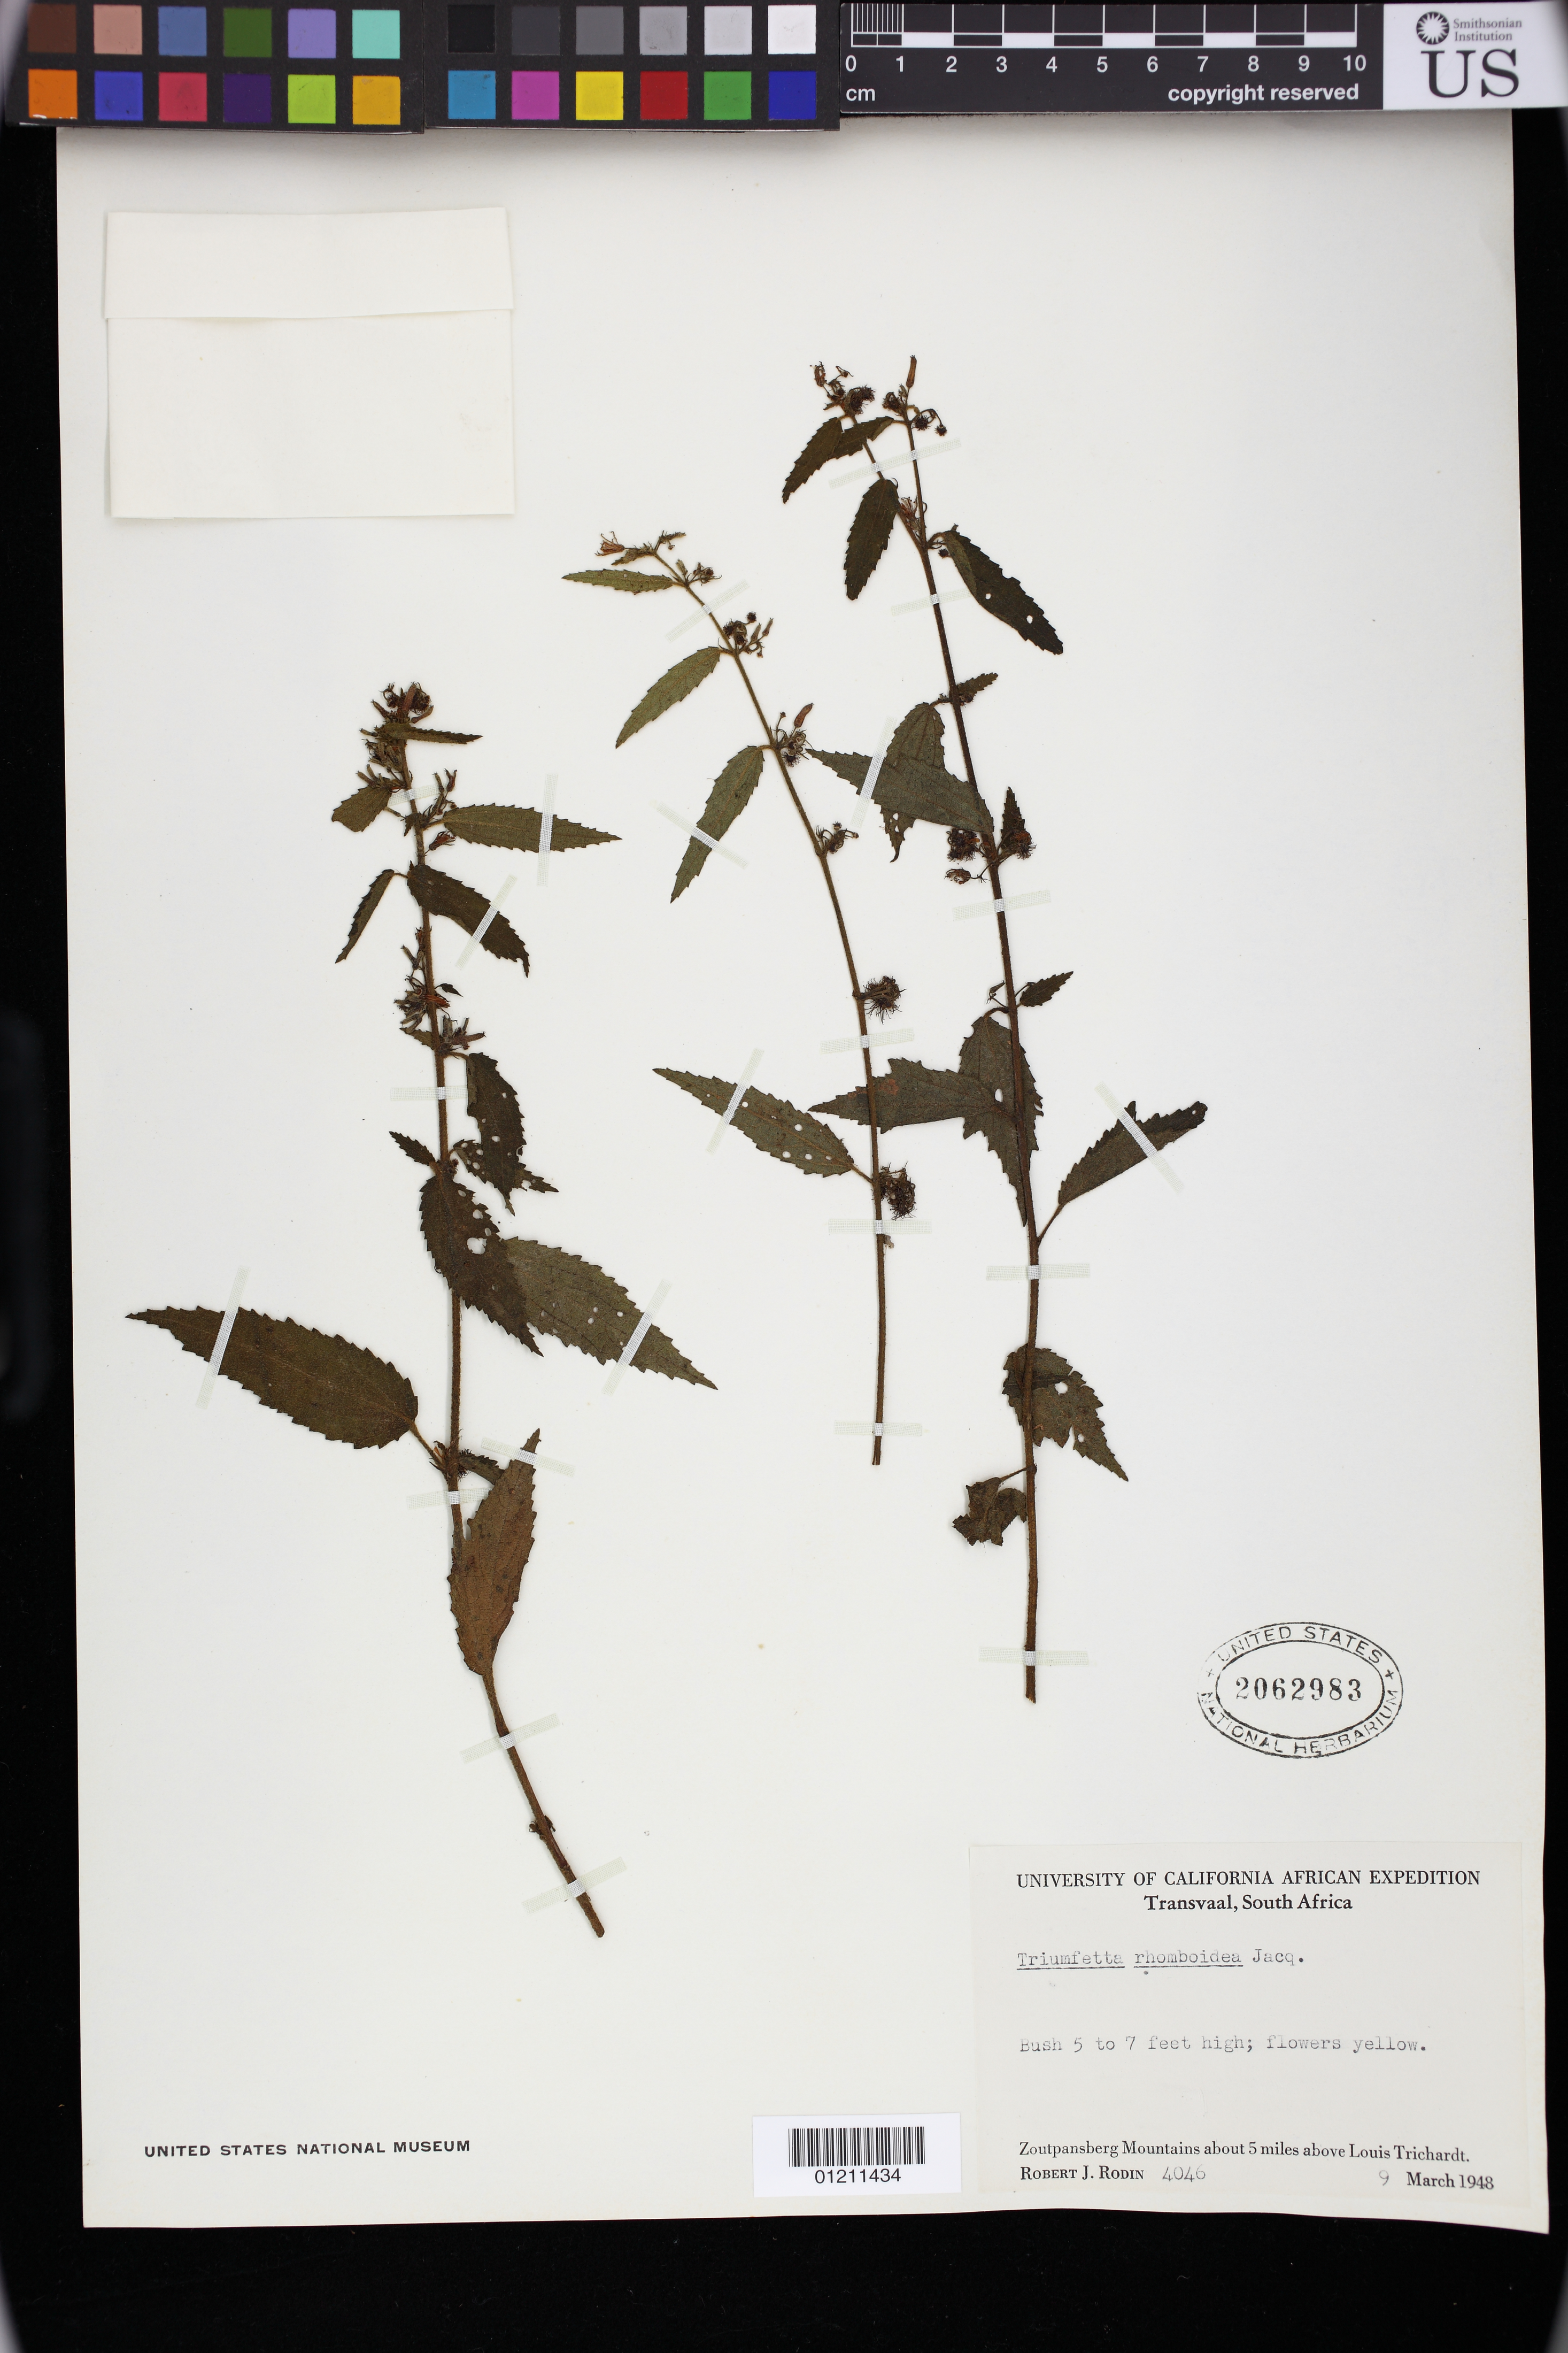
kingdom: Plantae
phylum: Tracheophyta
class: Magnoliopsida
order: Malvales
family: Malvaceae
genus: Triumfetta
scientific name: Triumfetta rhomboidea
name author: Jacq.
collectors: R. J. Rodin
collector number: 4046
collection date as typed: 03 Sep 1948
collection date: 1948-09-03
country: South Africa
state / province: Limpopo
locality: Transvaal, South Africa. Zoutpansberg Mountains about 5 miles above Louis Trichardt.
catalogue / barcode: US 2062983